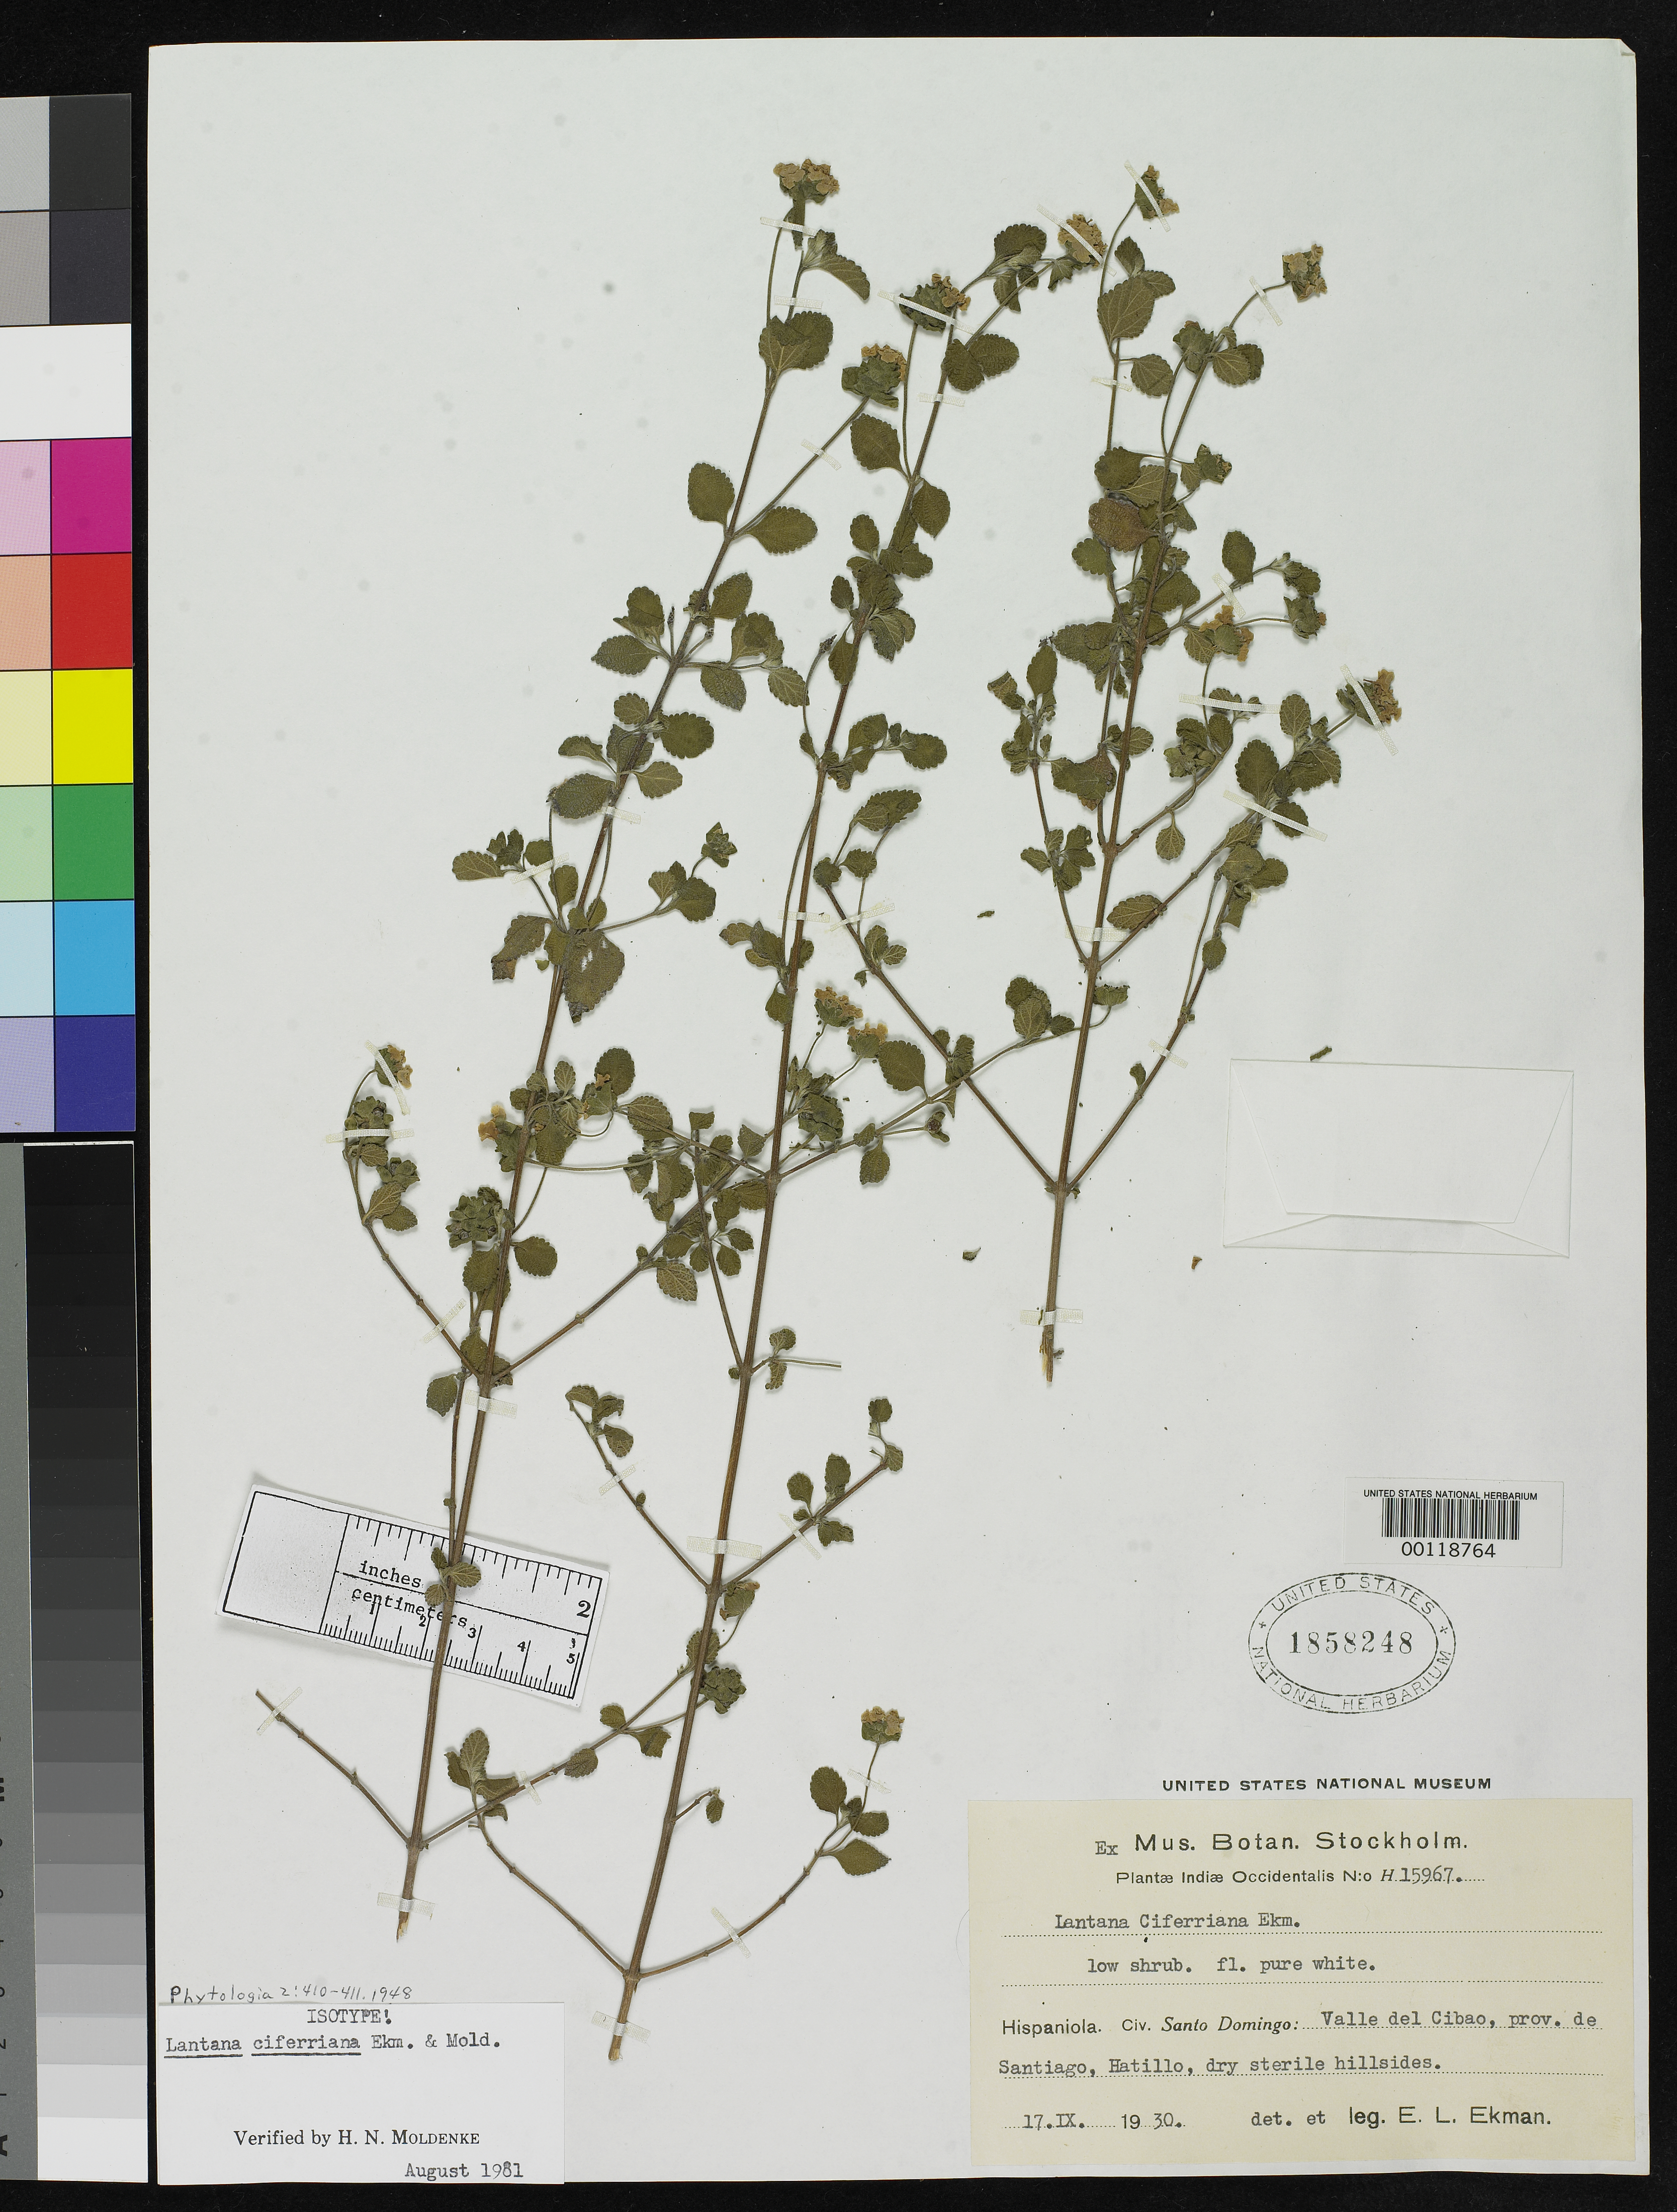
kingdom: Plantae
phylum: Tracheophyta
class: Magnoliopsida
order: Lamiales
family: Verbenaceae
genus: Lantana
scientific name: Lantana ciferriana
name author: Ekman & Moldenke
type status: Isotype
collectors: E. L. Ekman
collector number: H 15967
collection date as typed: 17 Sep 1930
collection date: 1930-09-17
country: Dominican Republic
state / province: Santiago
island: Hispaniola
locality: Valle del Cibao, Hatillo.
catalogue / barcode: US 1858248